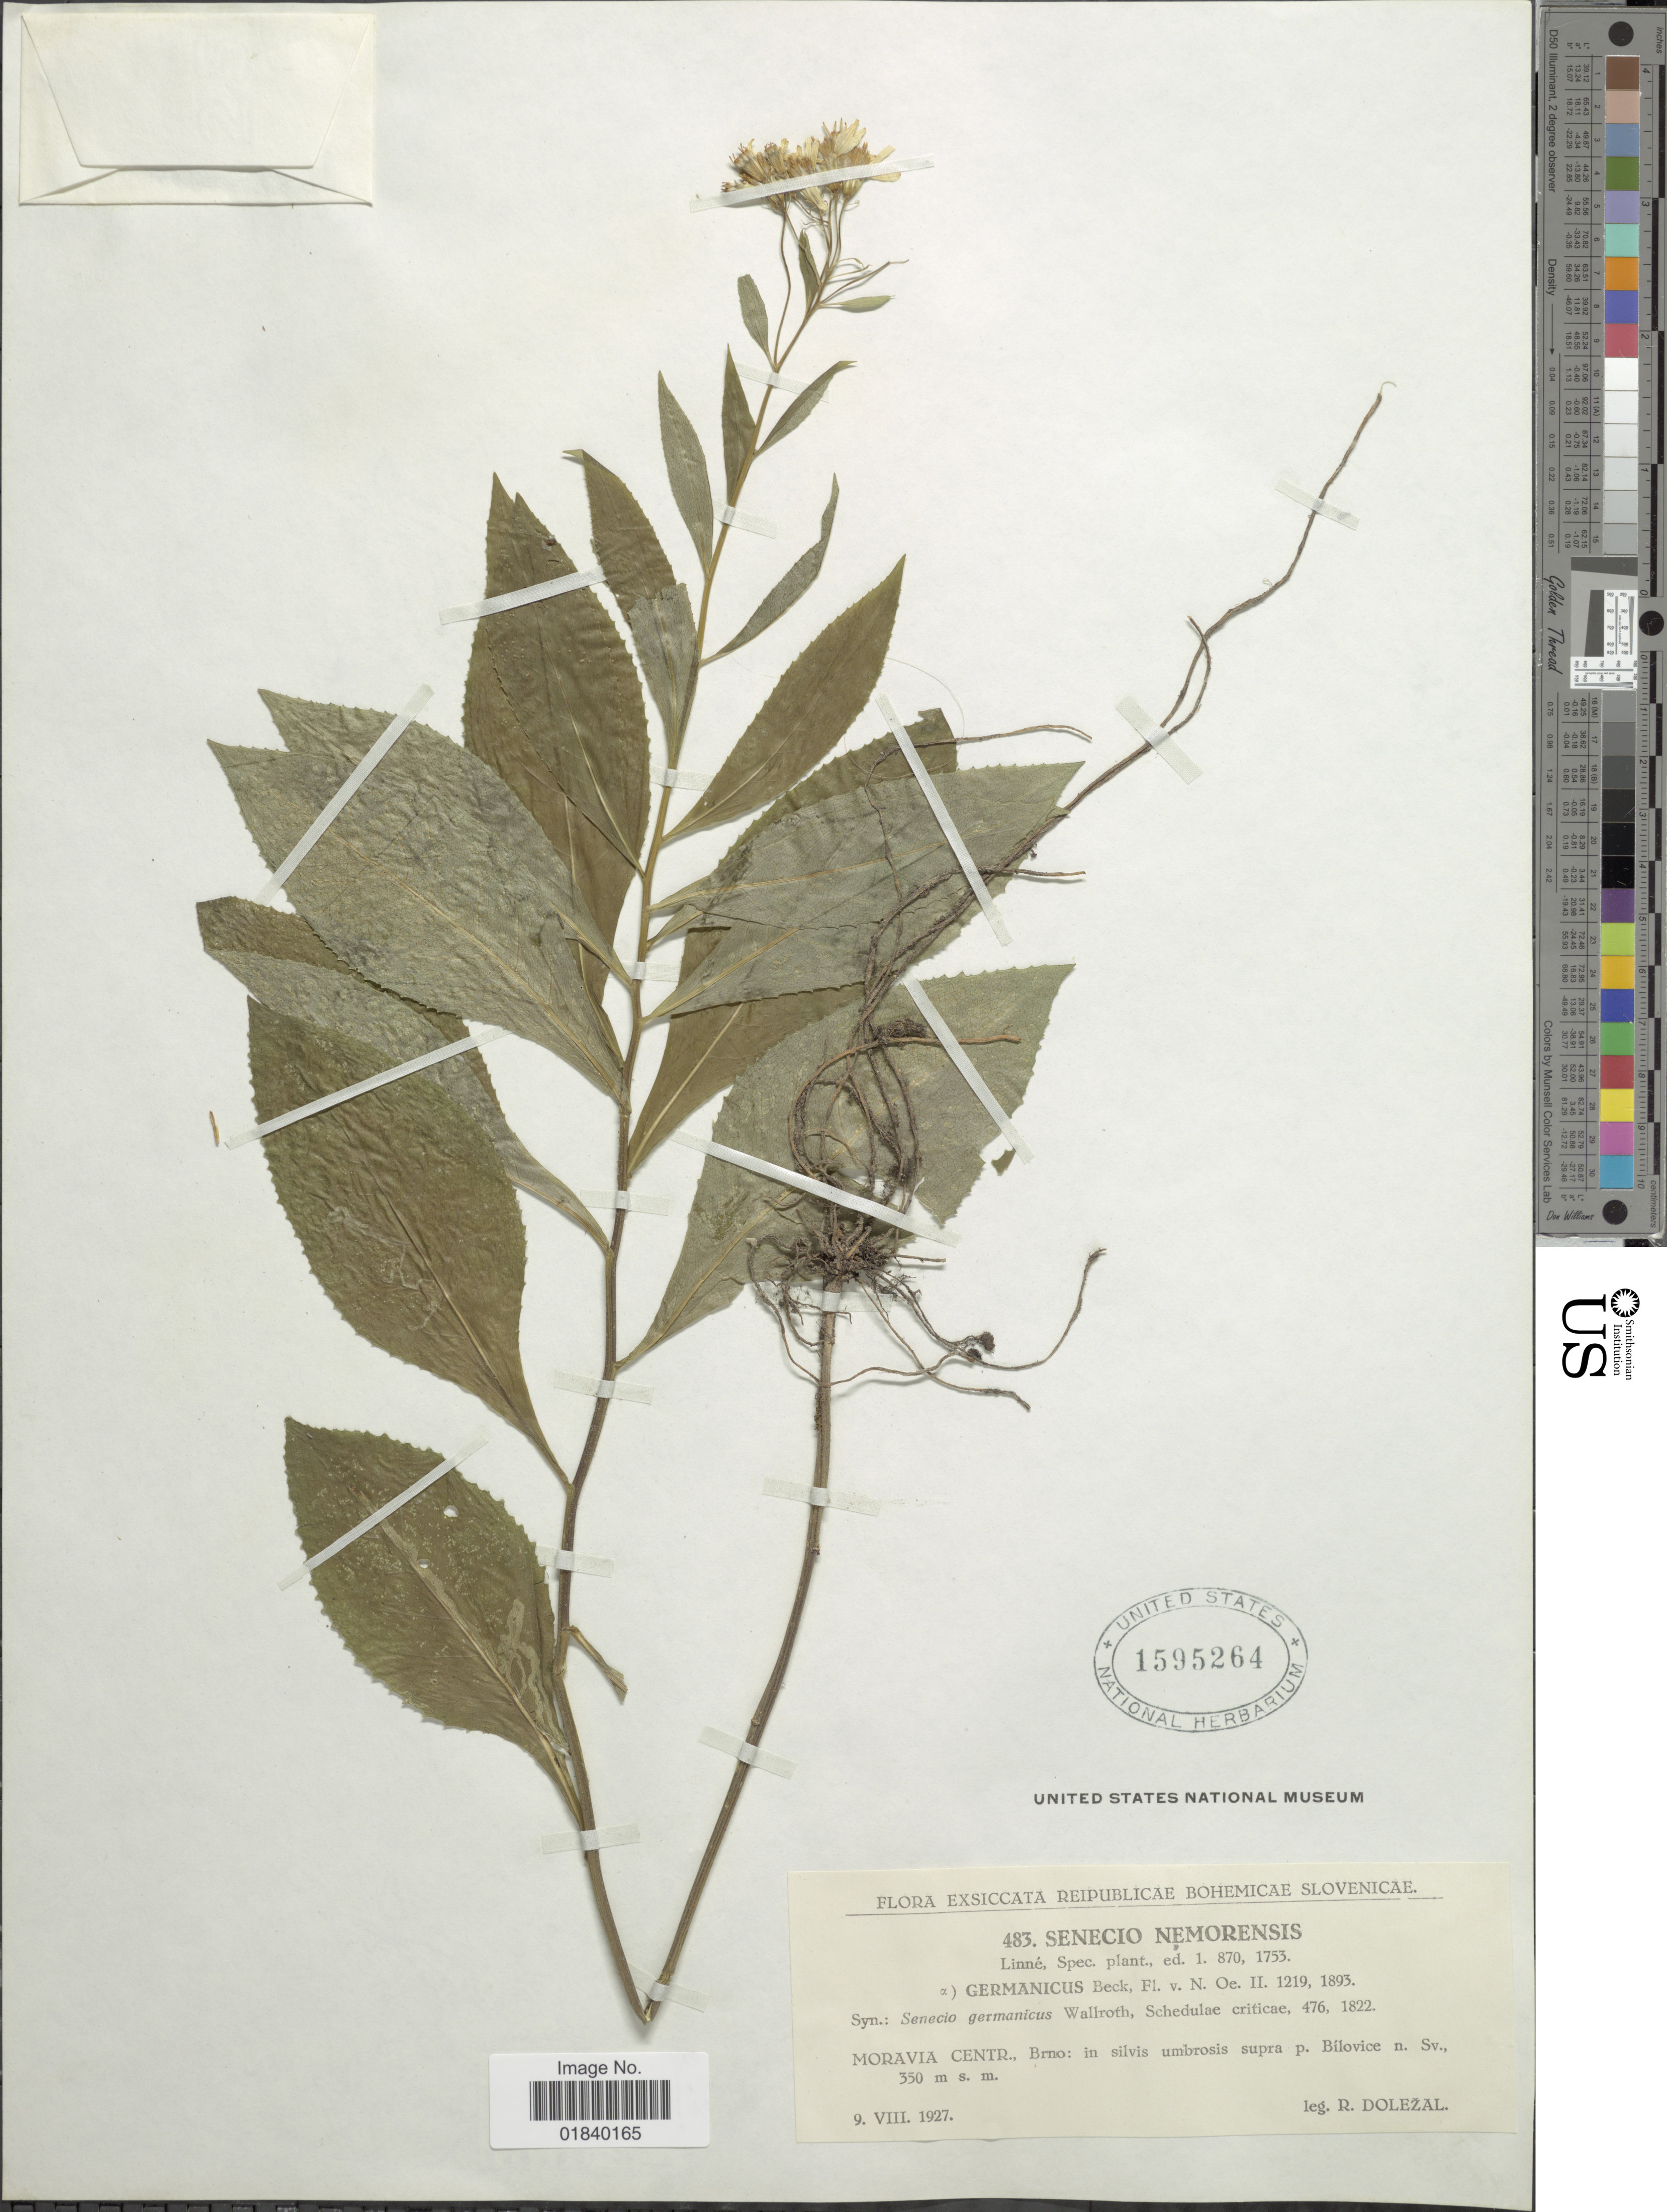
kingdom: Plantae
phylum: Tracheophyta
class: Magnoliopsida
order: Asterales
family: Asteraceae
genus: Senecio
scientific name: Senecio nemorensis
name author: L.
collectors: R. Dolezal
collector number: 483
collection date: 1927-08-09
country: Slovakia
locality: Reipublicae Bohemicae Slovenicae. Moravia centr., Brno: in silvis umbrosis supra p. Bílovice n. Sv.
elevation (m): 350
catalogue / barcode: US 1595264